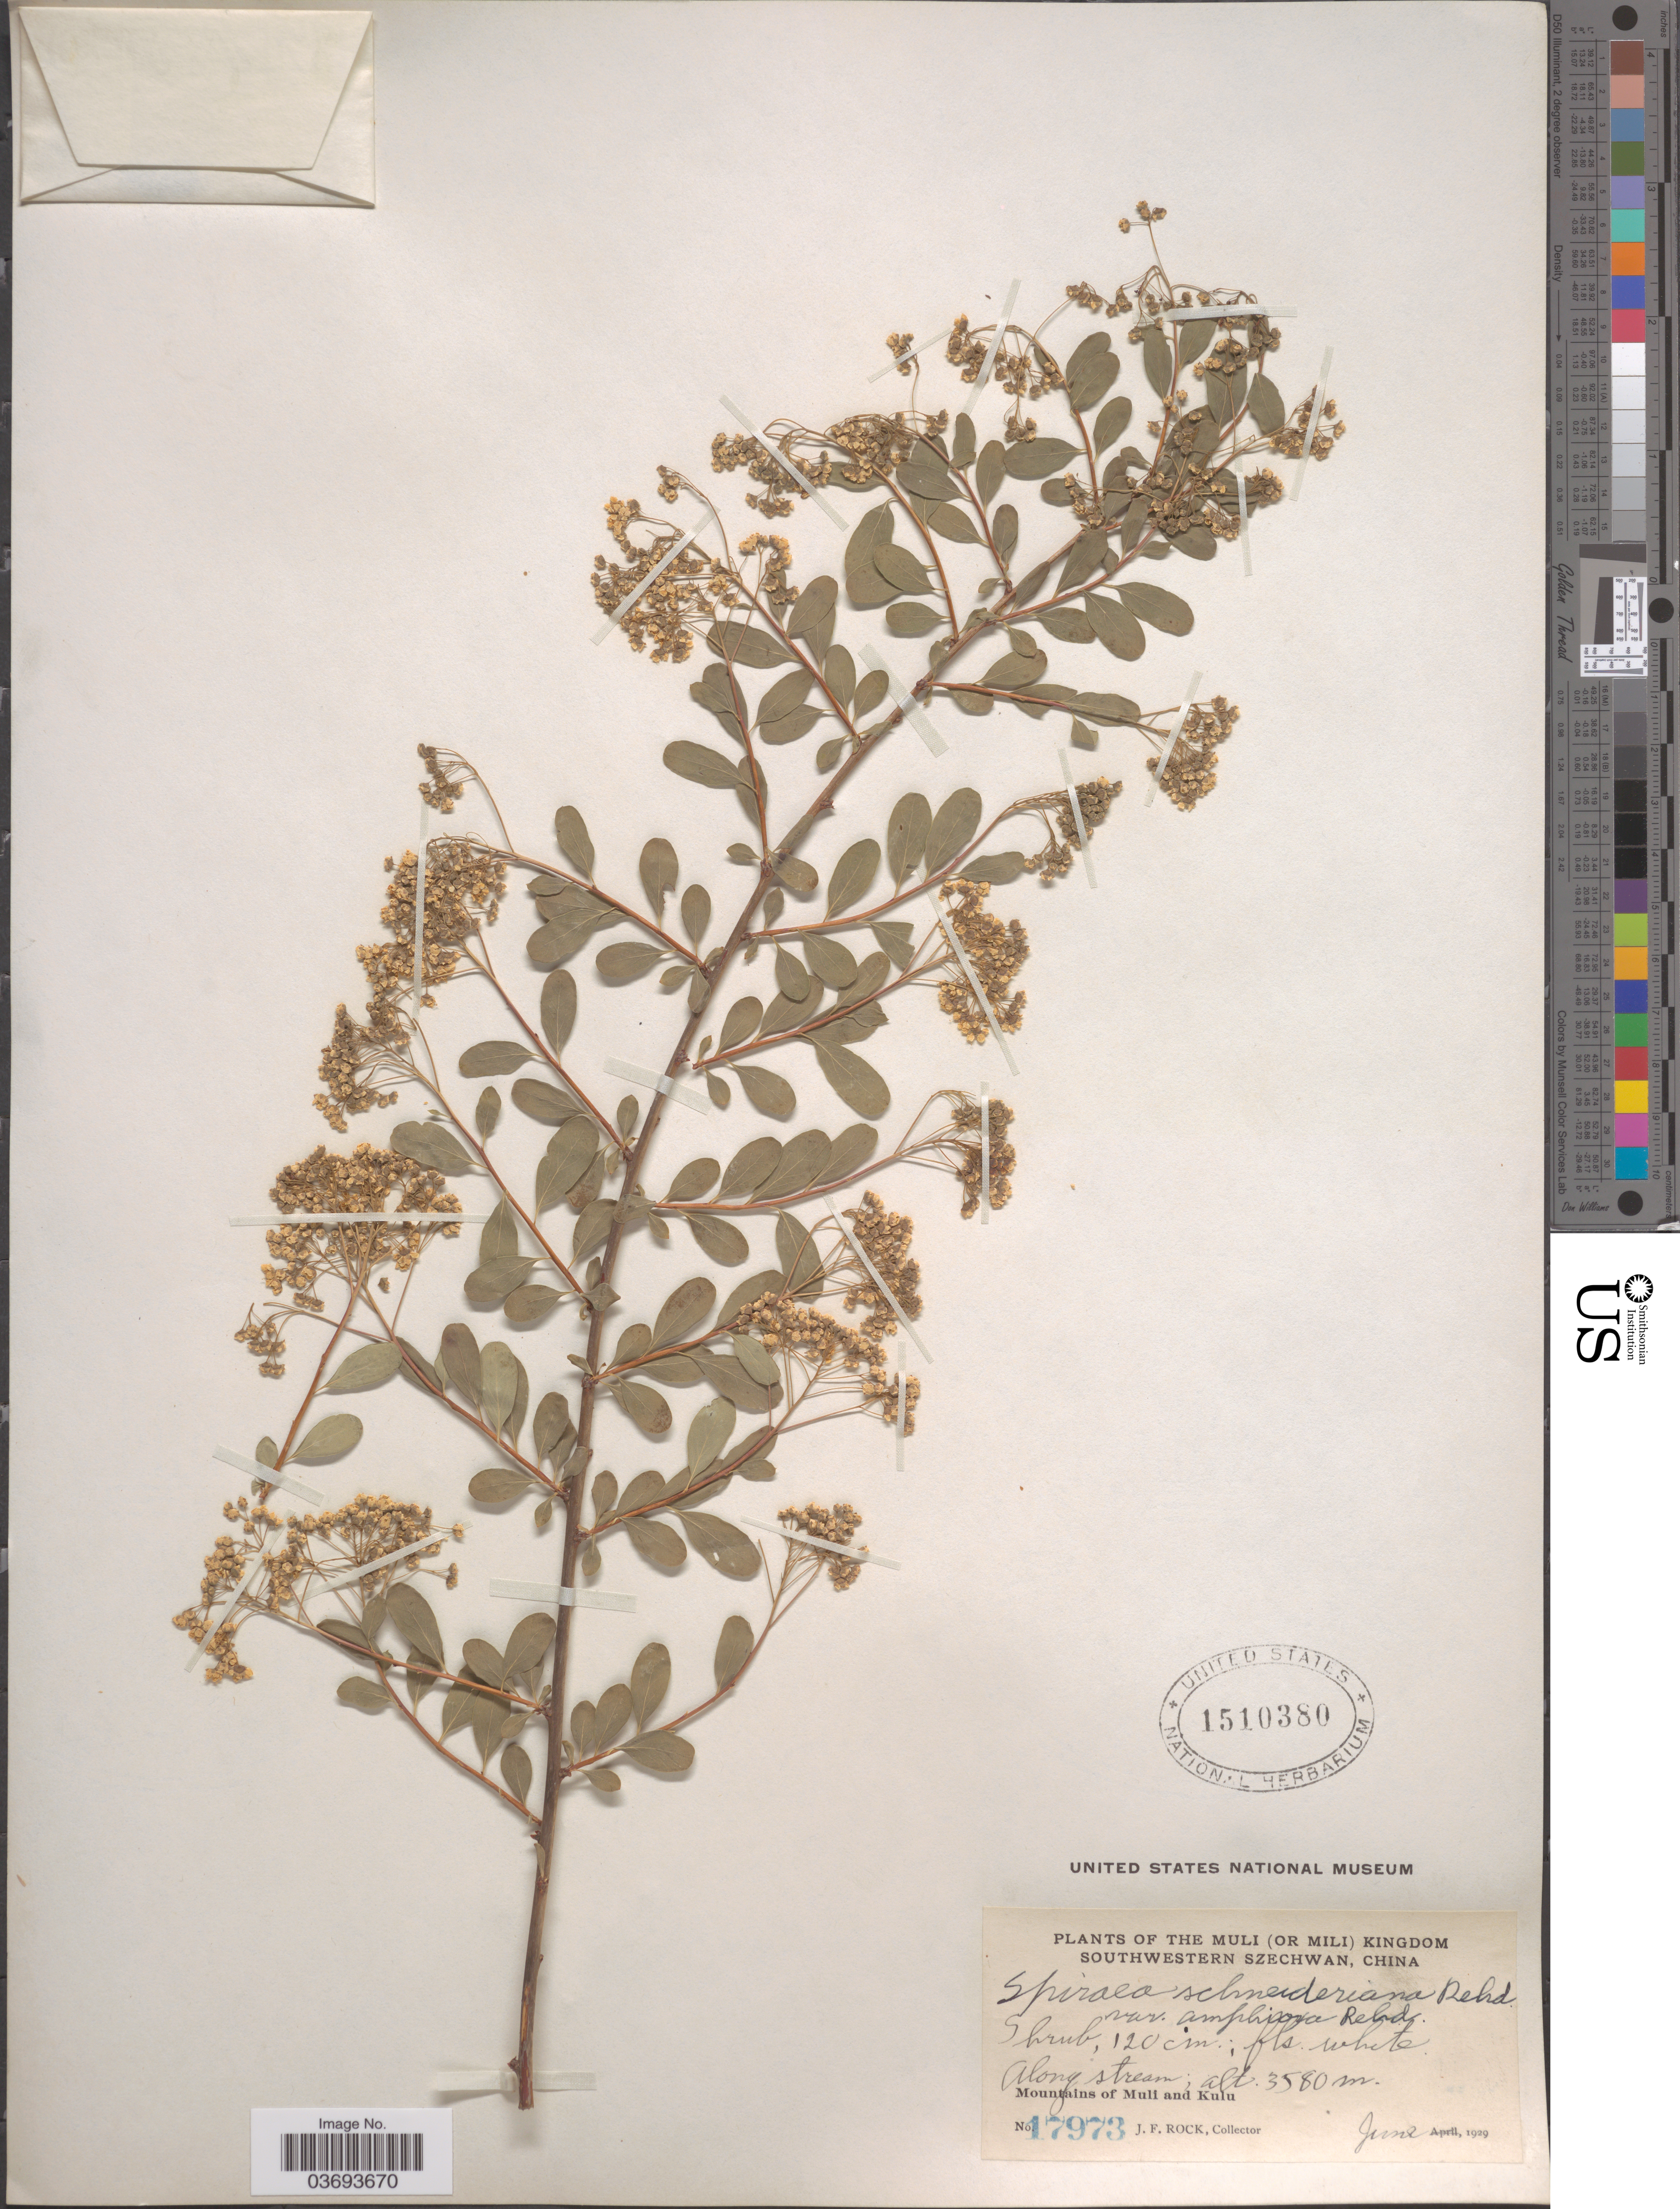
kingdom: Plantae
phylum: Tracheophyta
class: Magnoliopsida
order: Rosales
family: Rosaceae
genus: Spiraea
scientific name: Spiraea schneideriana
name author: Rehder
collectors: J. Rock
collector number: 17973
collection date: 1929-06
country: China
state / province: Sichuan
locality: The Muli (or Mili) Kingdom, Southwestern Szechuan. Mountains of Muli and Kulu.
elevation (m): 3580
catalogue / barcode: US 1510380